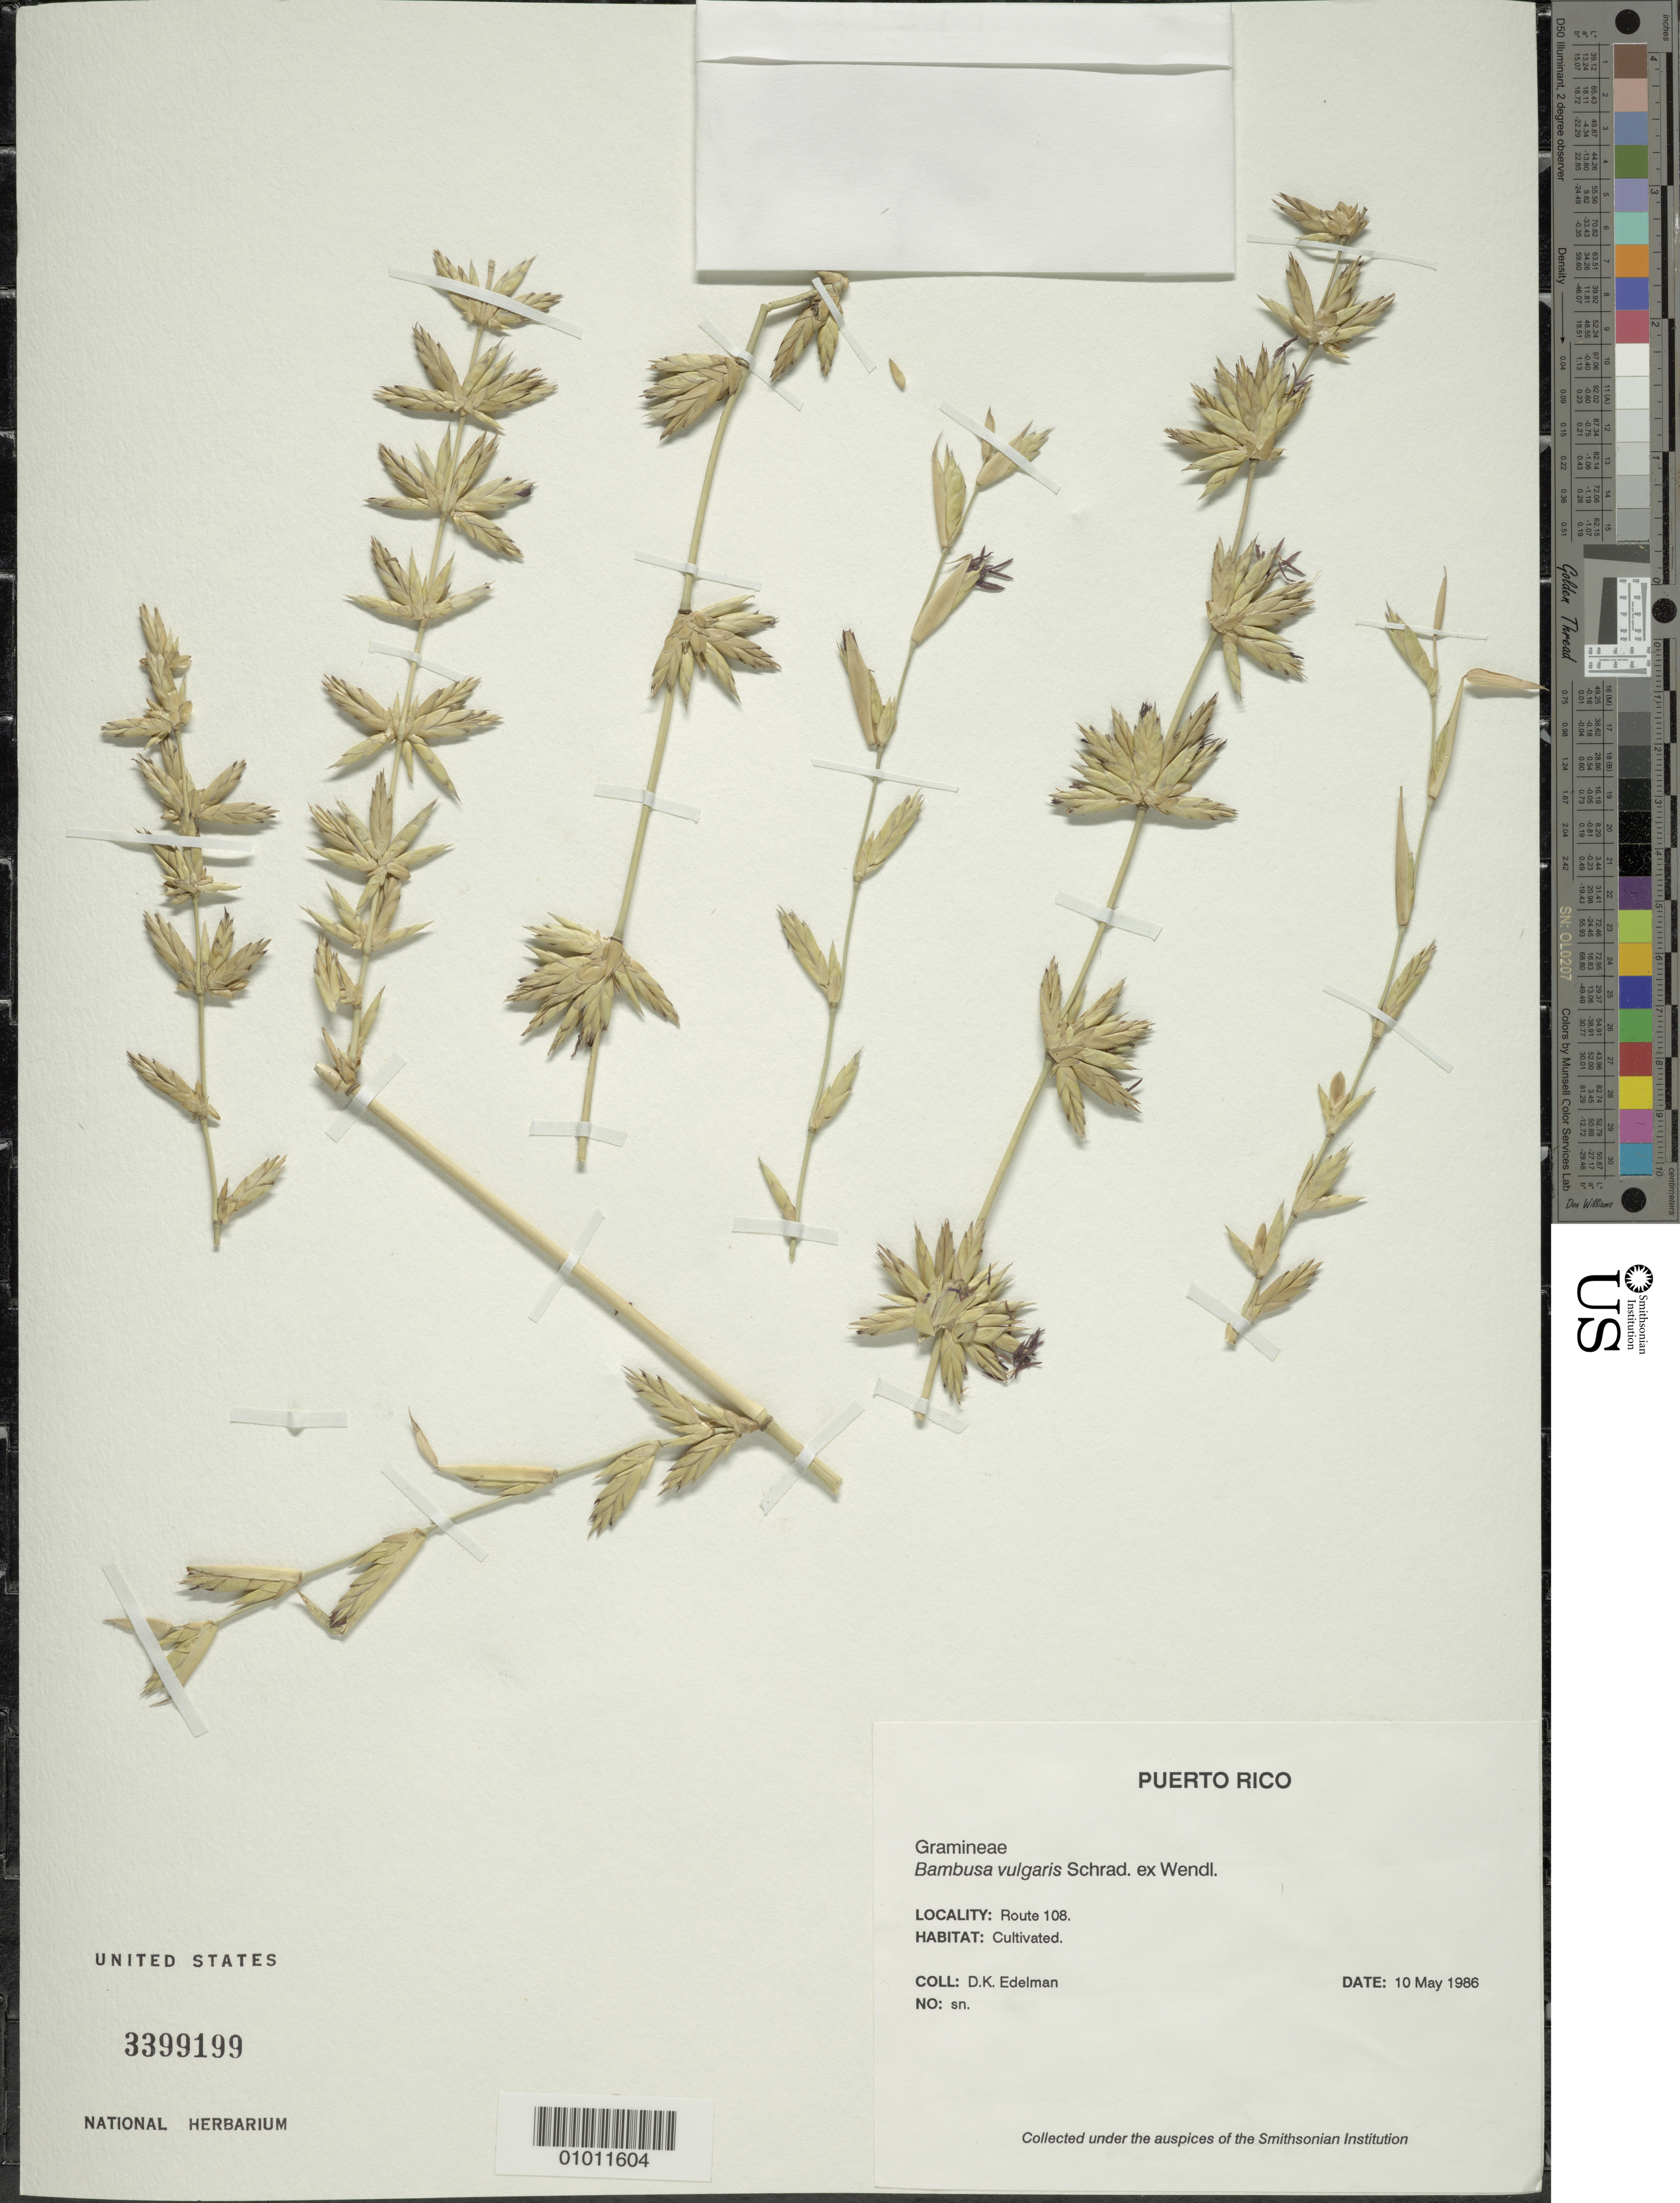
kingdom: Plantae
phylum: Tracheophyta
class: Liliopsida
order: Poales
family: Poaceae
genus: Bambusa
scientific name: Bambusa vulgaris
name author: Schrad. ex J.C. Wendl.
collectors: D. Edelman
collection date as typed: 10 May 1986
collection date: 1986-05-10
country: Puerto Rico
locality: Route 108.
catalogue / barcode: US 3399199